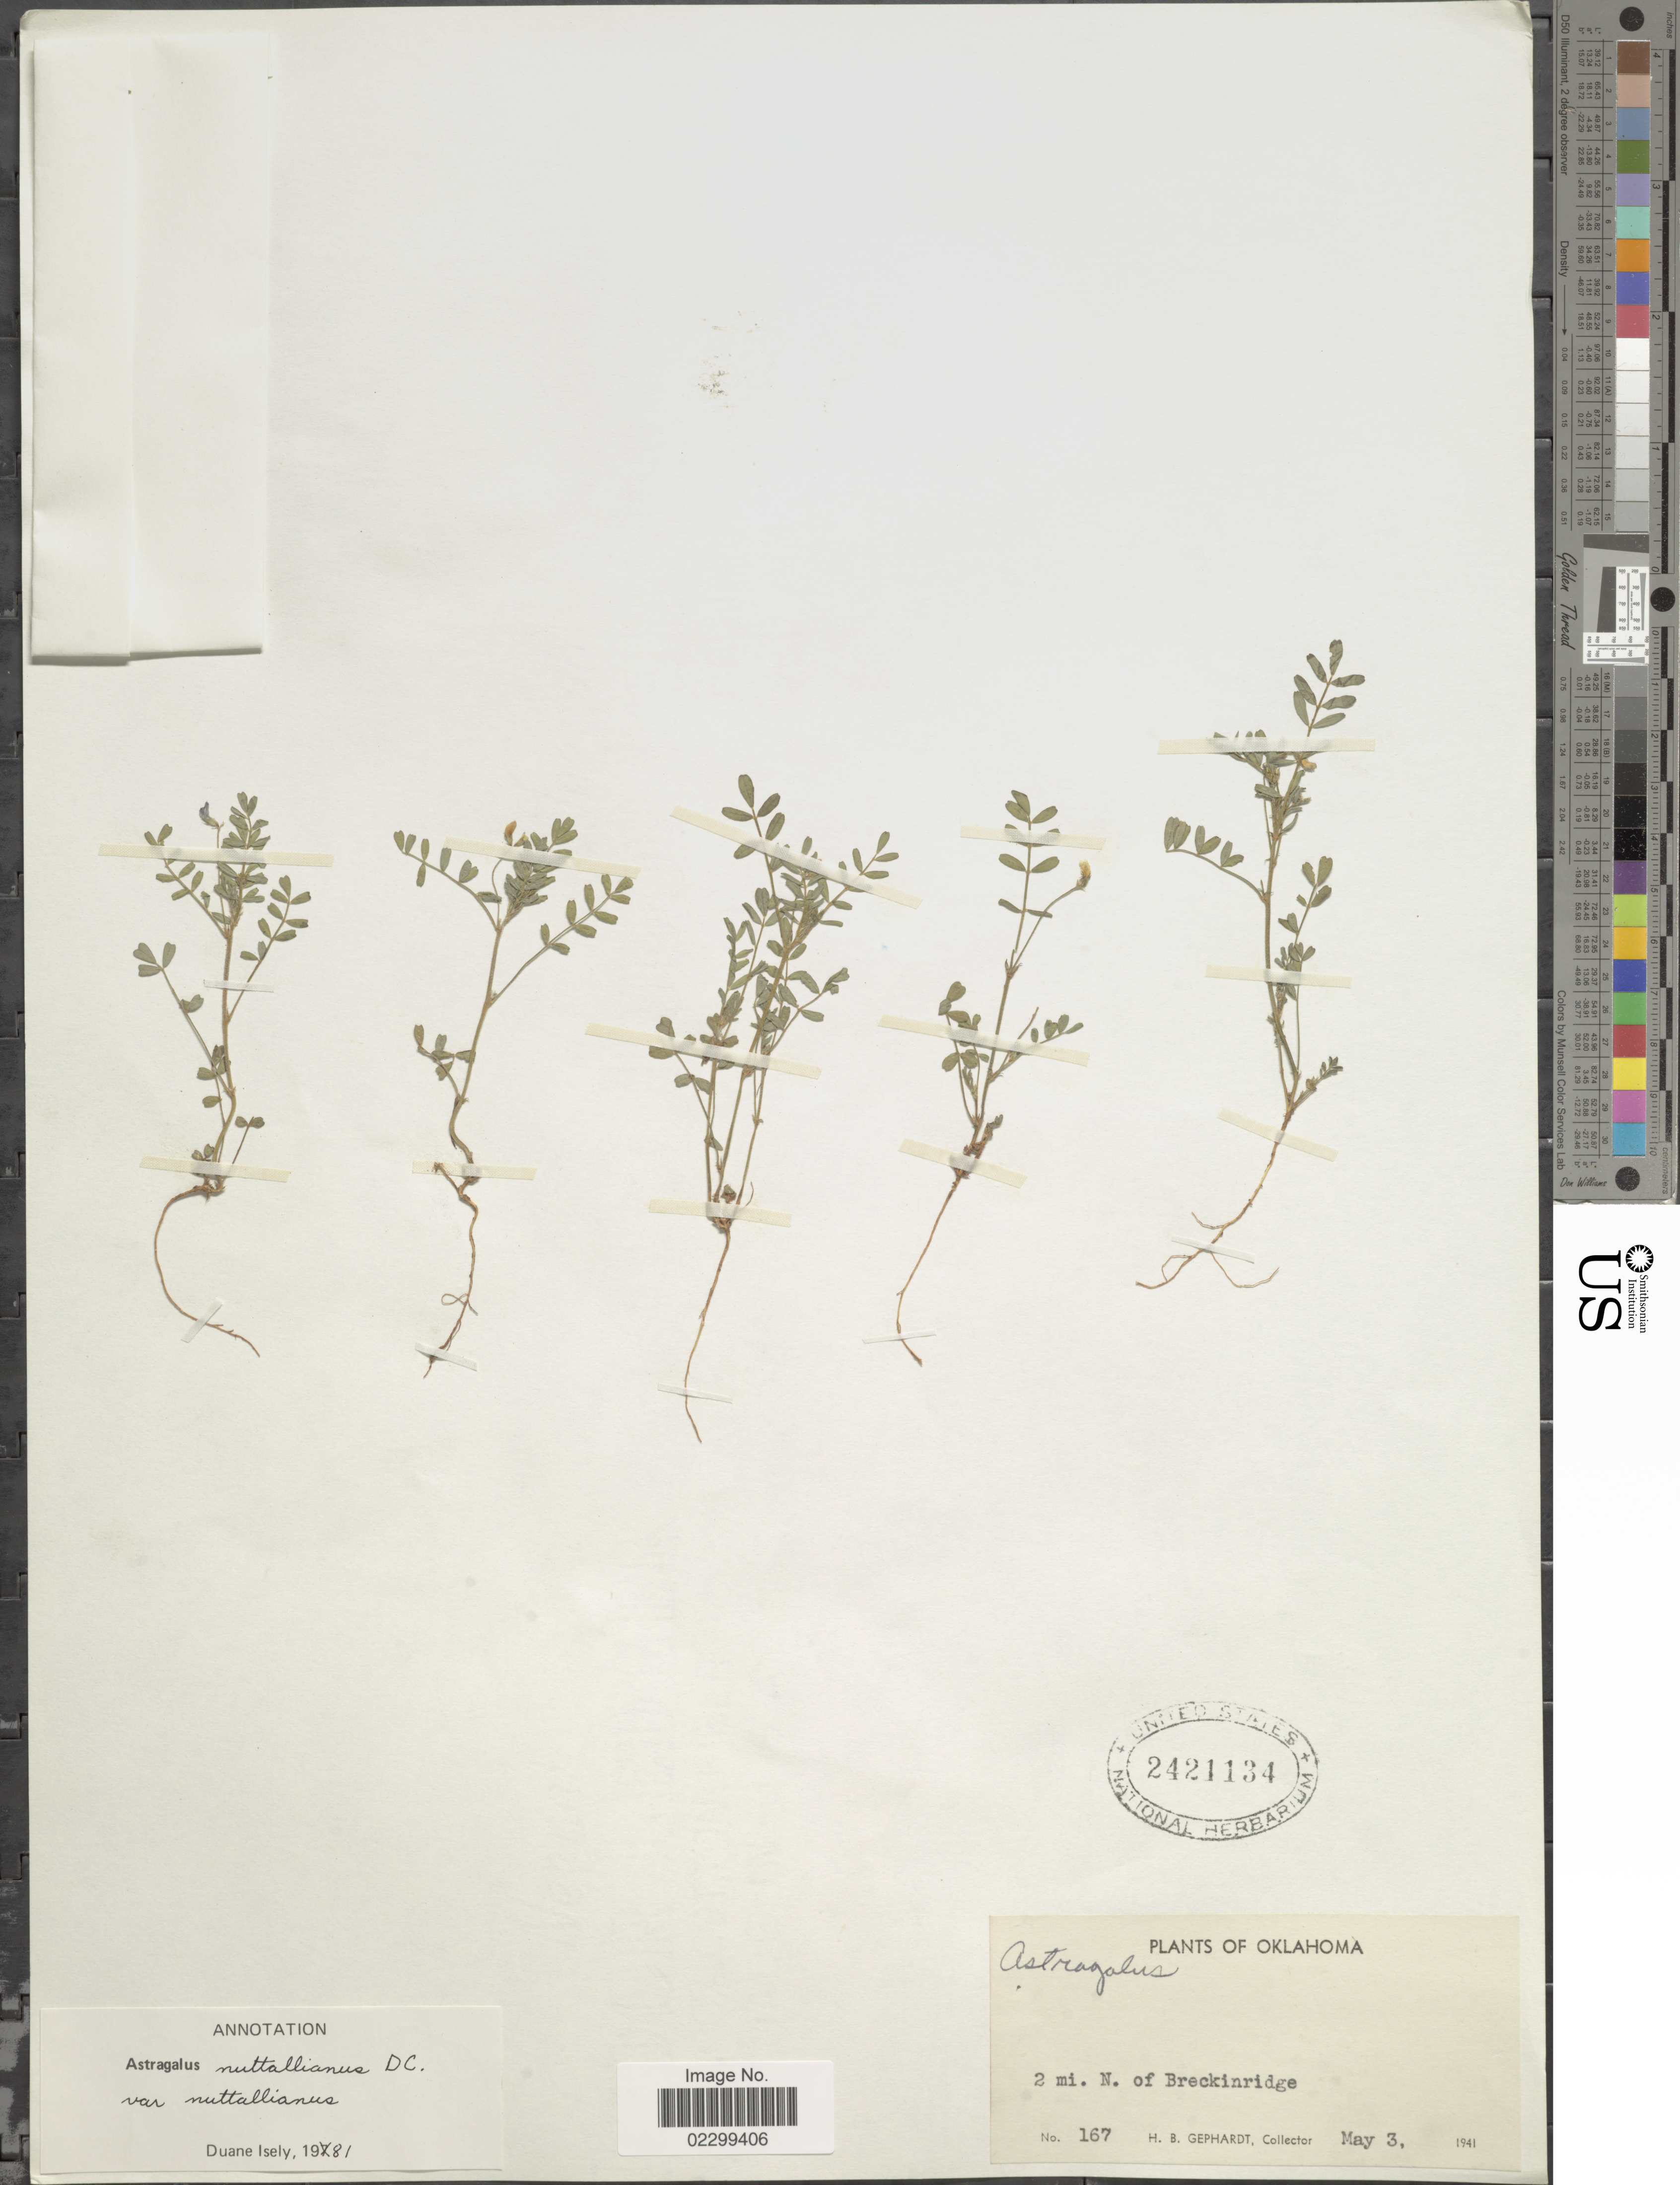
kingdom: Plantae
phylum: Tracheophyta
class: Magnoliopsida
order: Fabales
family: Fabaceae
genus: Astragalus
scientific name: Astragalus nuttallianus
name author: DC.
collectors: H. Gephardt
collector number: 167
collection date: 1941-05-03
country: United States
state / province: Oklahoma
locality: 2 mi. N, of Breckinridge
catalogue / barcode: US 2421134